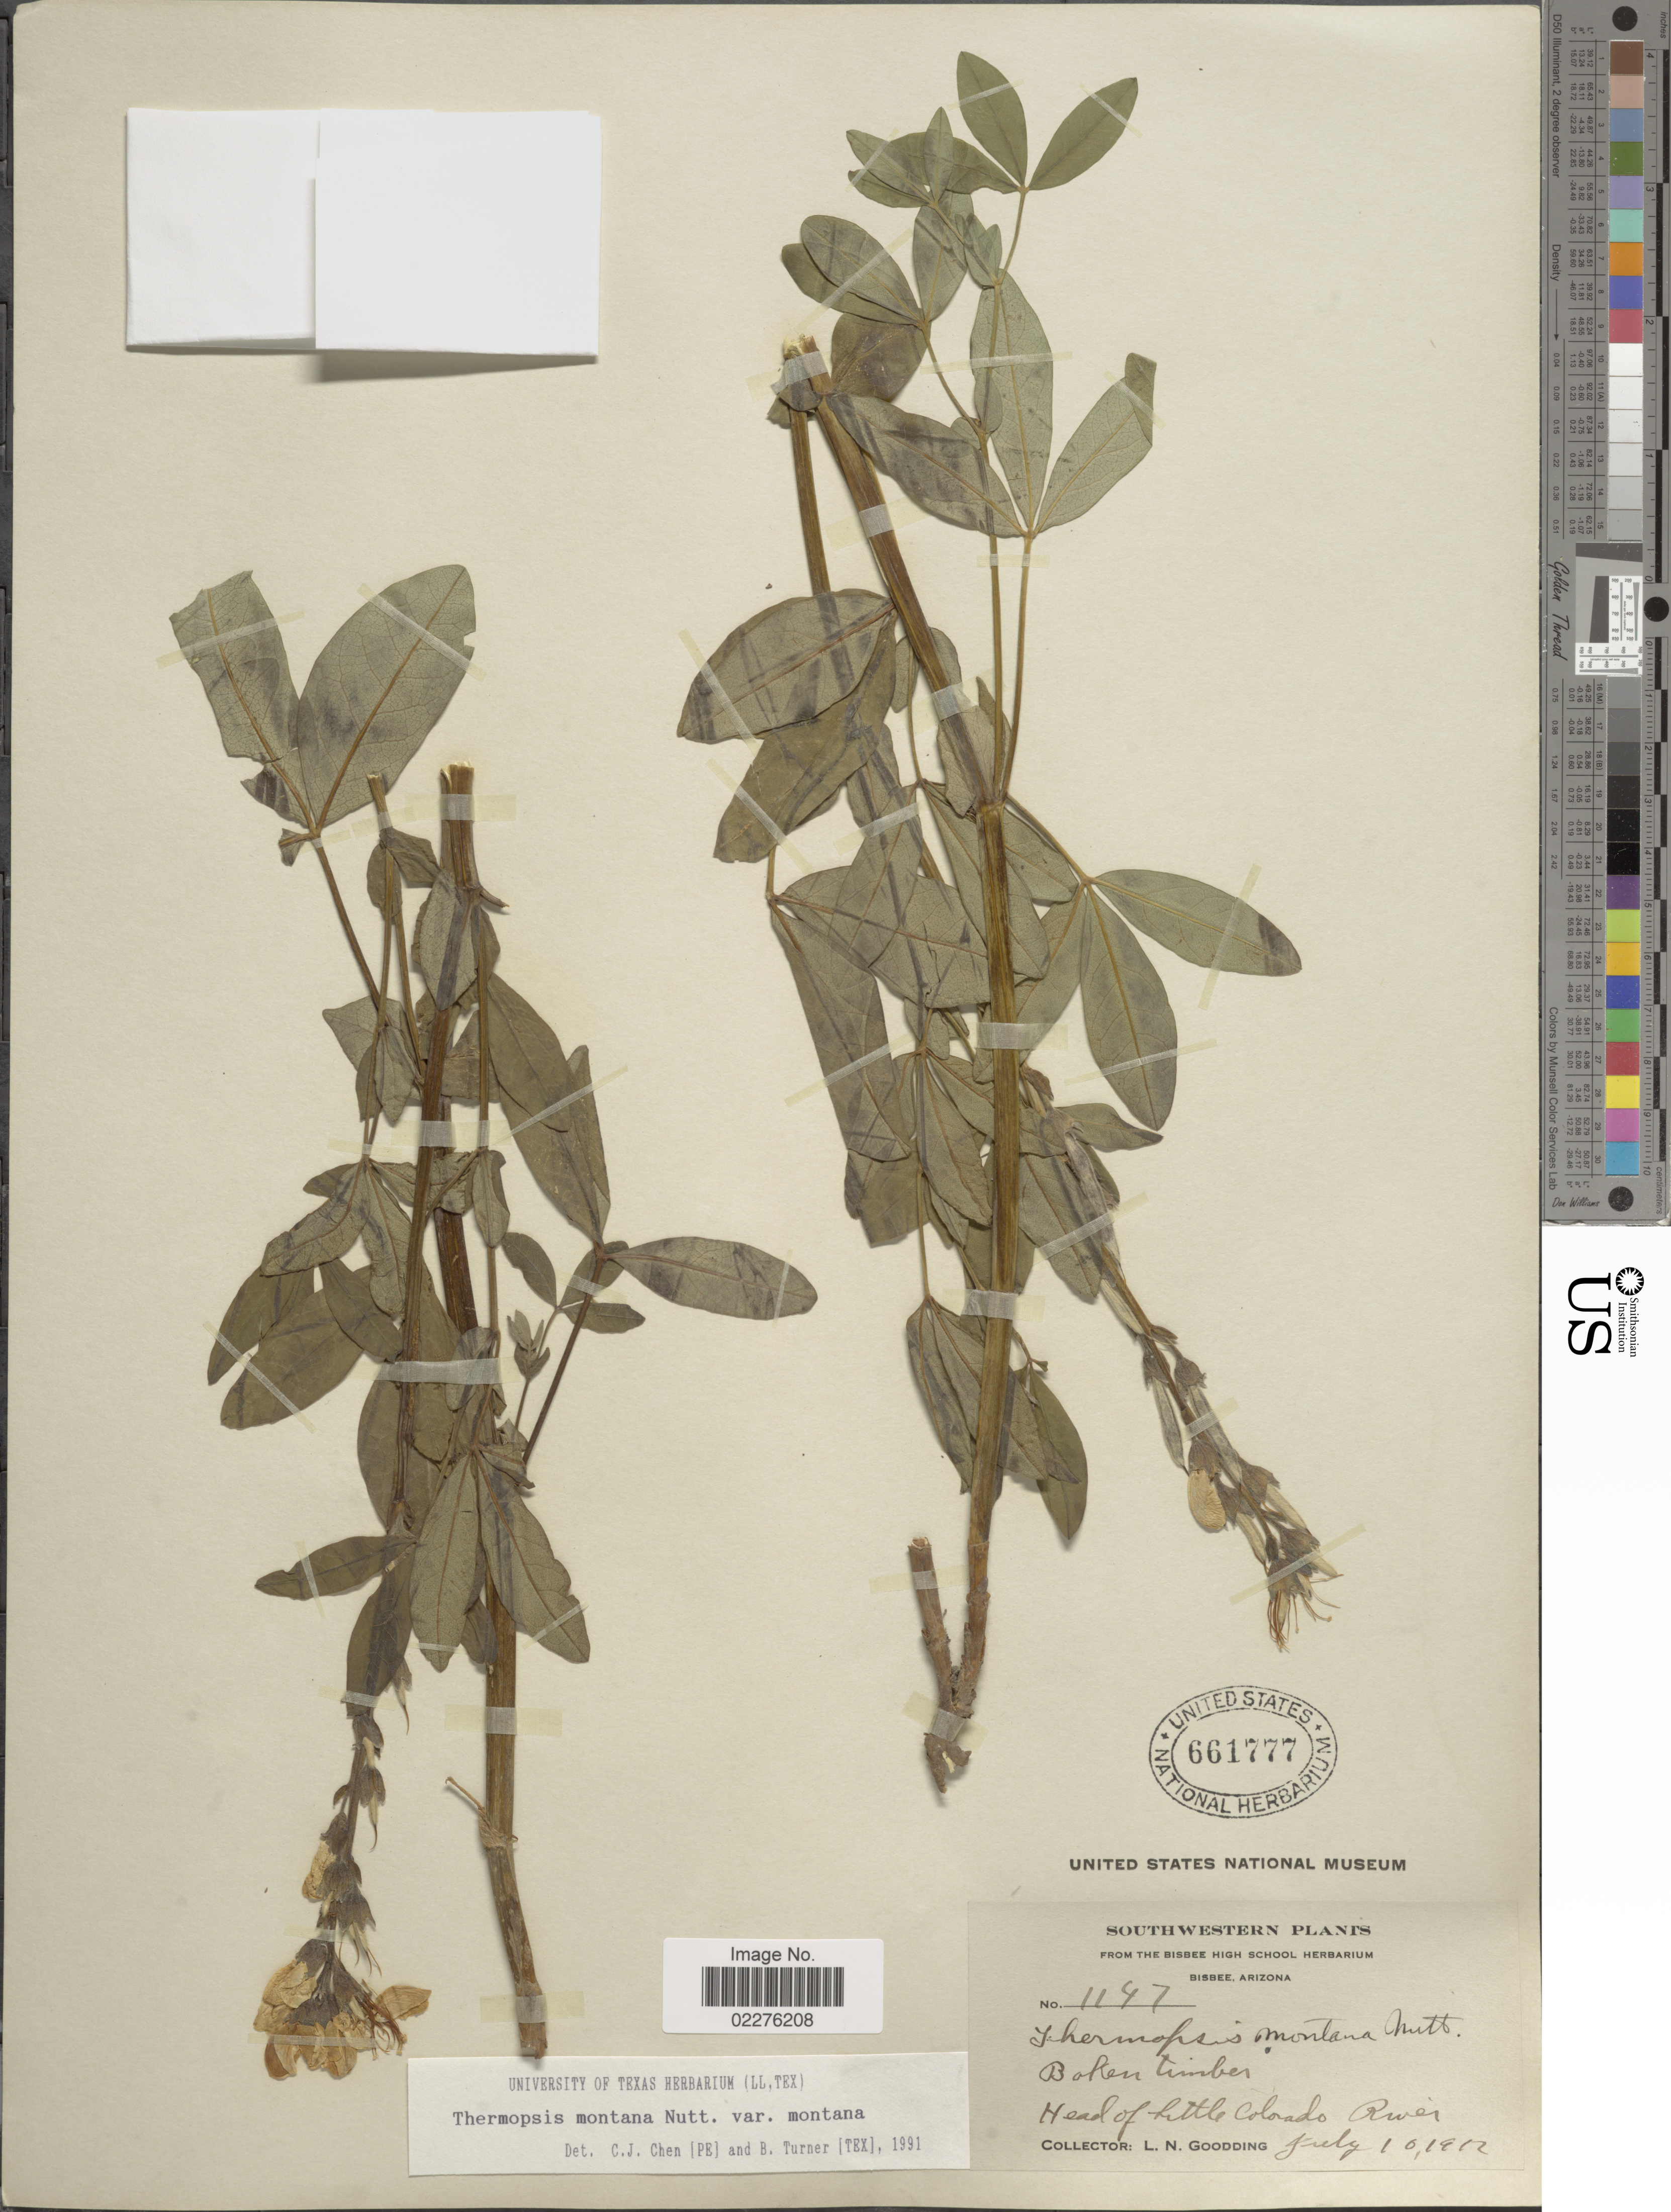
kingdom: Plantae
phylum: Tracheophyta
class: Magnoliopsida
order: Fabales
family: Fabaceae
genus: Thermopsis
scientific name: Thermopsis montana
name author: Nutt.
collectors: L. N. Goodding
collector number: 1147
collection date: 1912-07-10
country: United States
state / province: Colorado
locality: Southwestern, Baken timber, Head of Little Colorado River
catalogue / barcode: US 661777